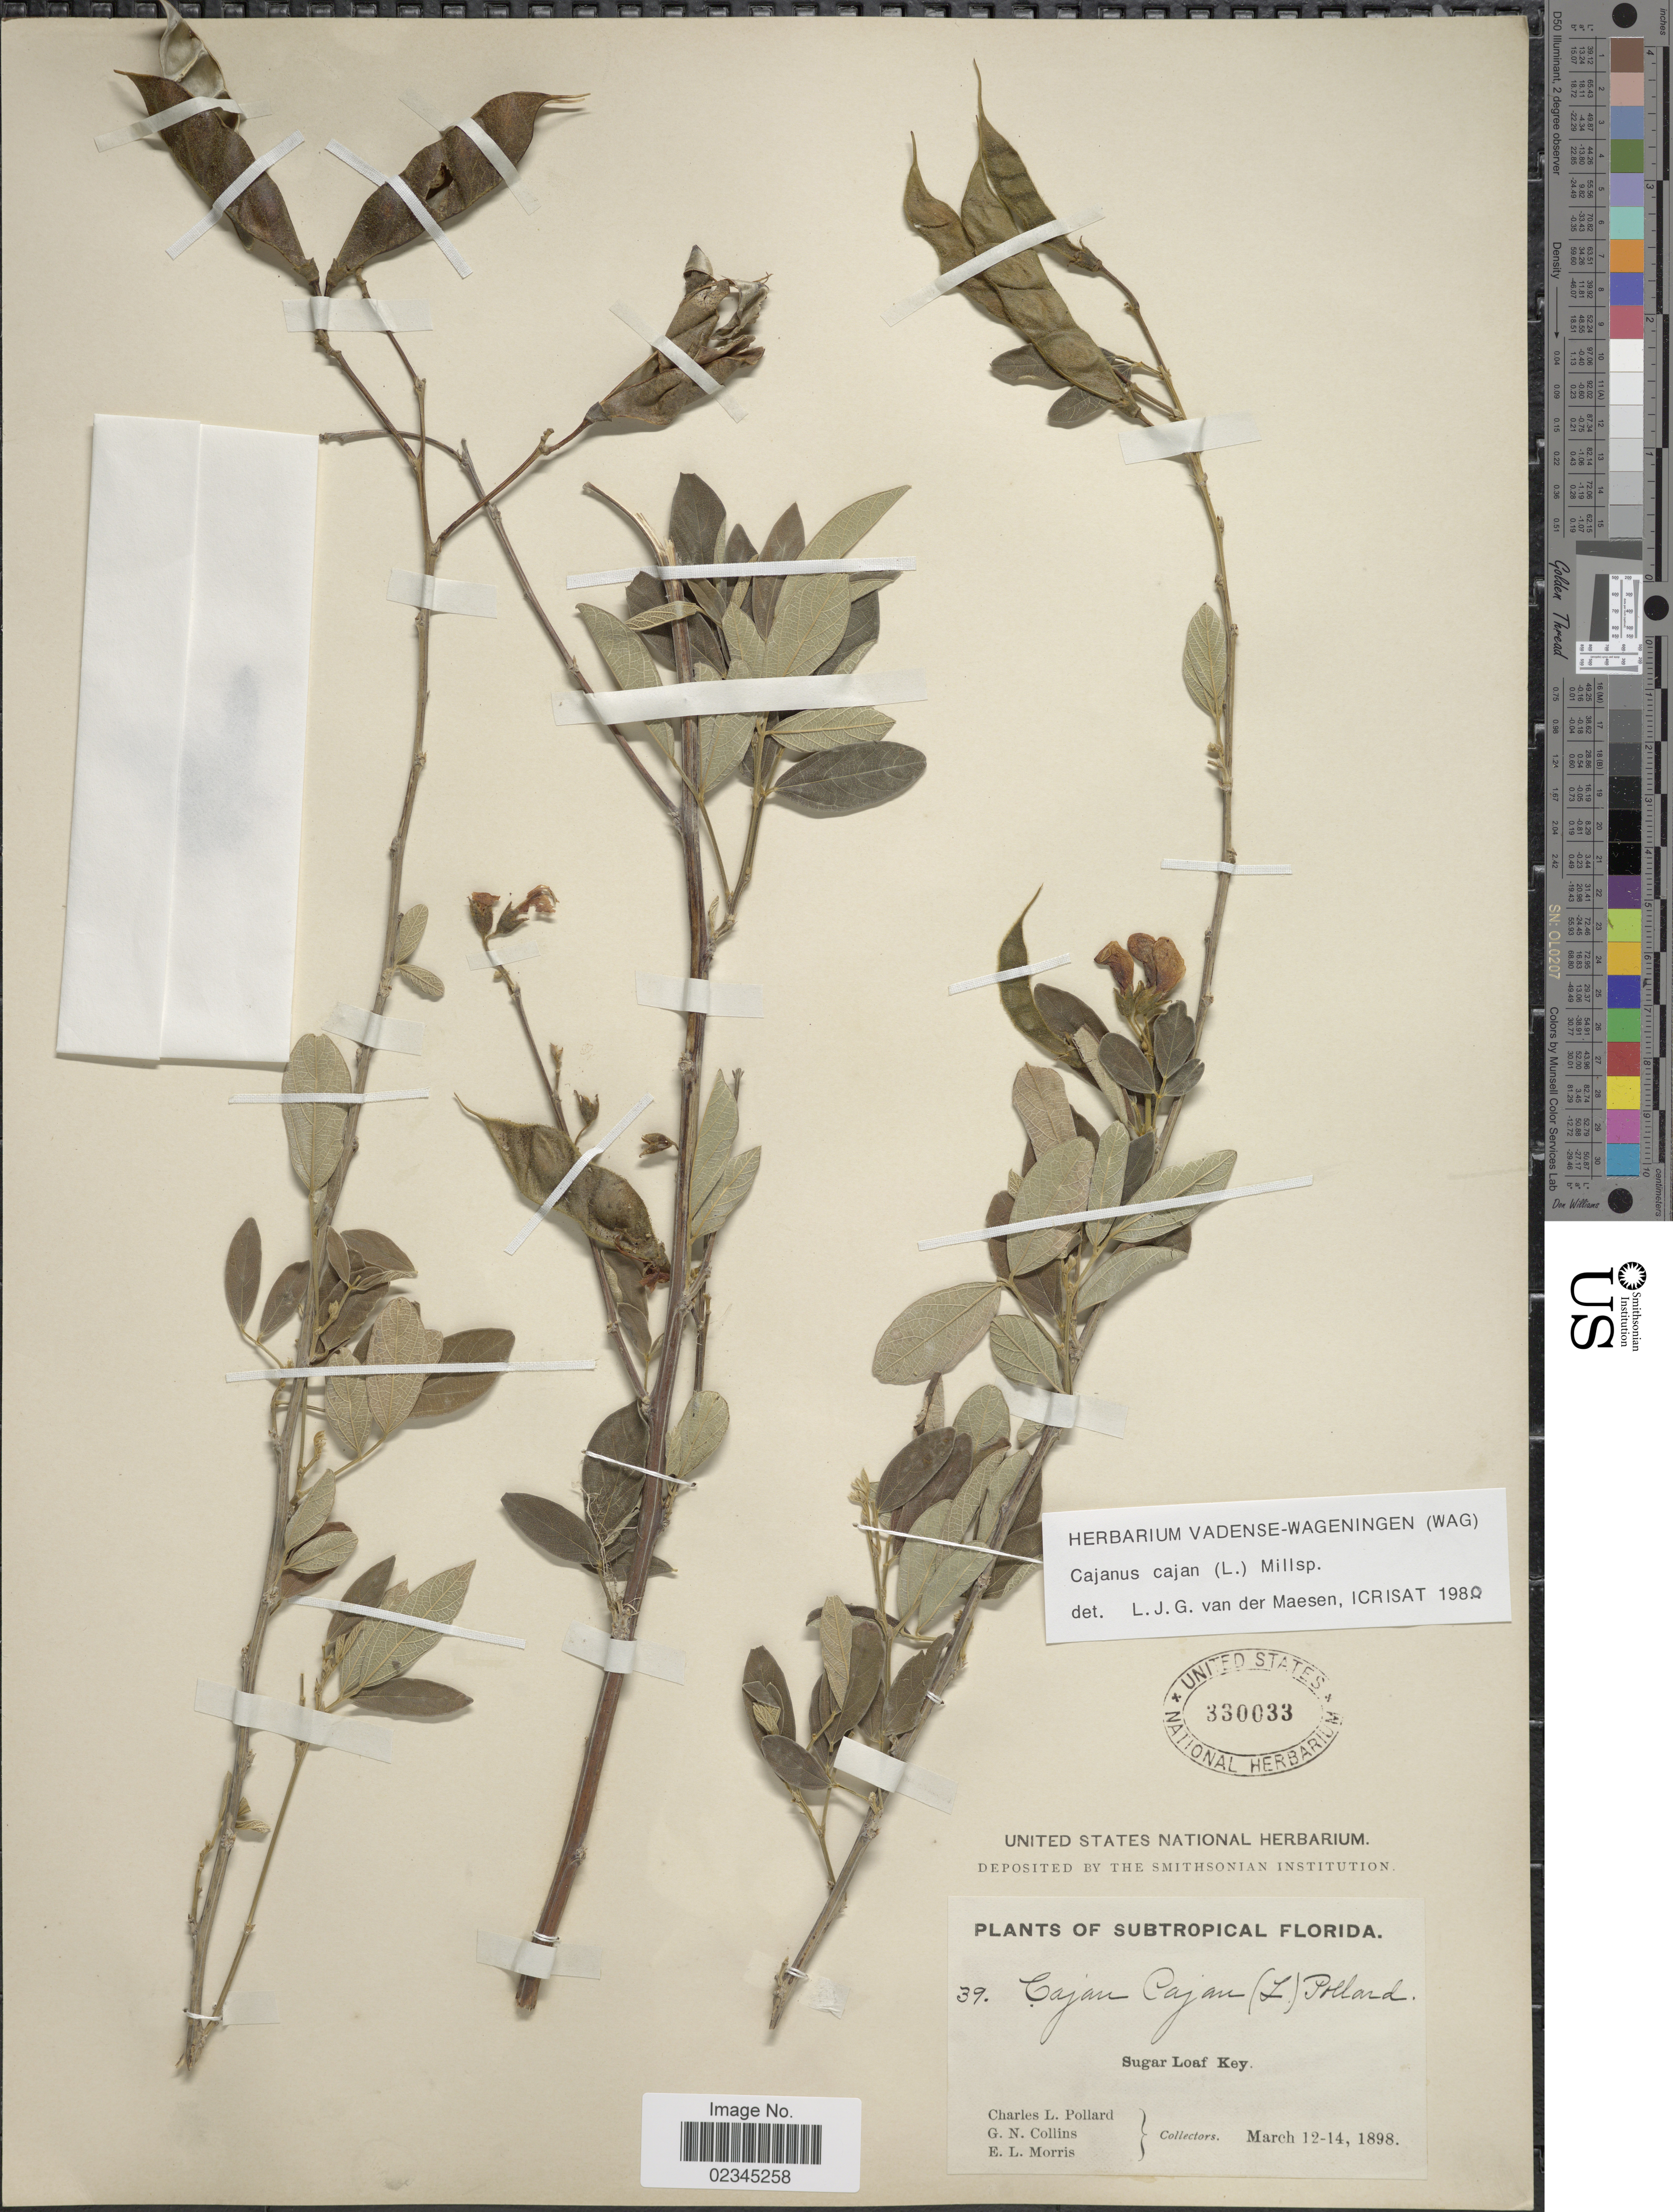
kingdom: Plantae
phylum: Tracheophyta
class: Magnoliopsida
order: Fabales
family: Fabaceae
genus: Cajanus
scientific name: Cajanus cajan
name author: (L.) Huth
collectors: C. L. Pollard, G. Collins & E. Morris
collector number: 39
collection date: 1898-03-12/1898-03-14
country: United States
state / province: Florida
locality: Subtropical Florida. Sugar Loaf Key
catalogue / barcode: US 330033